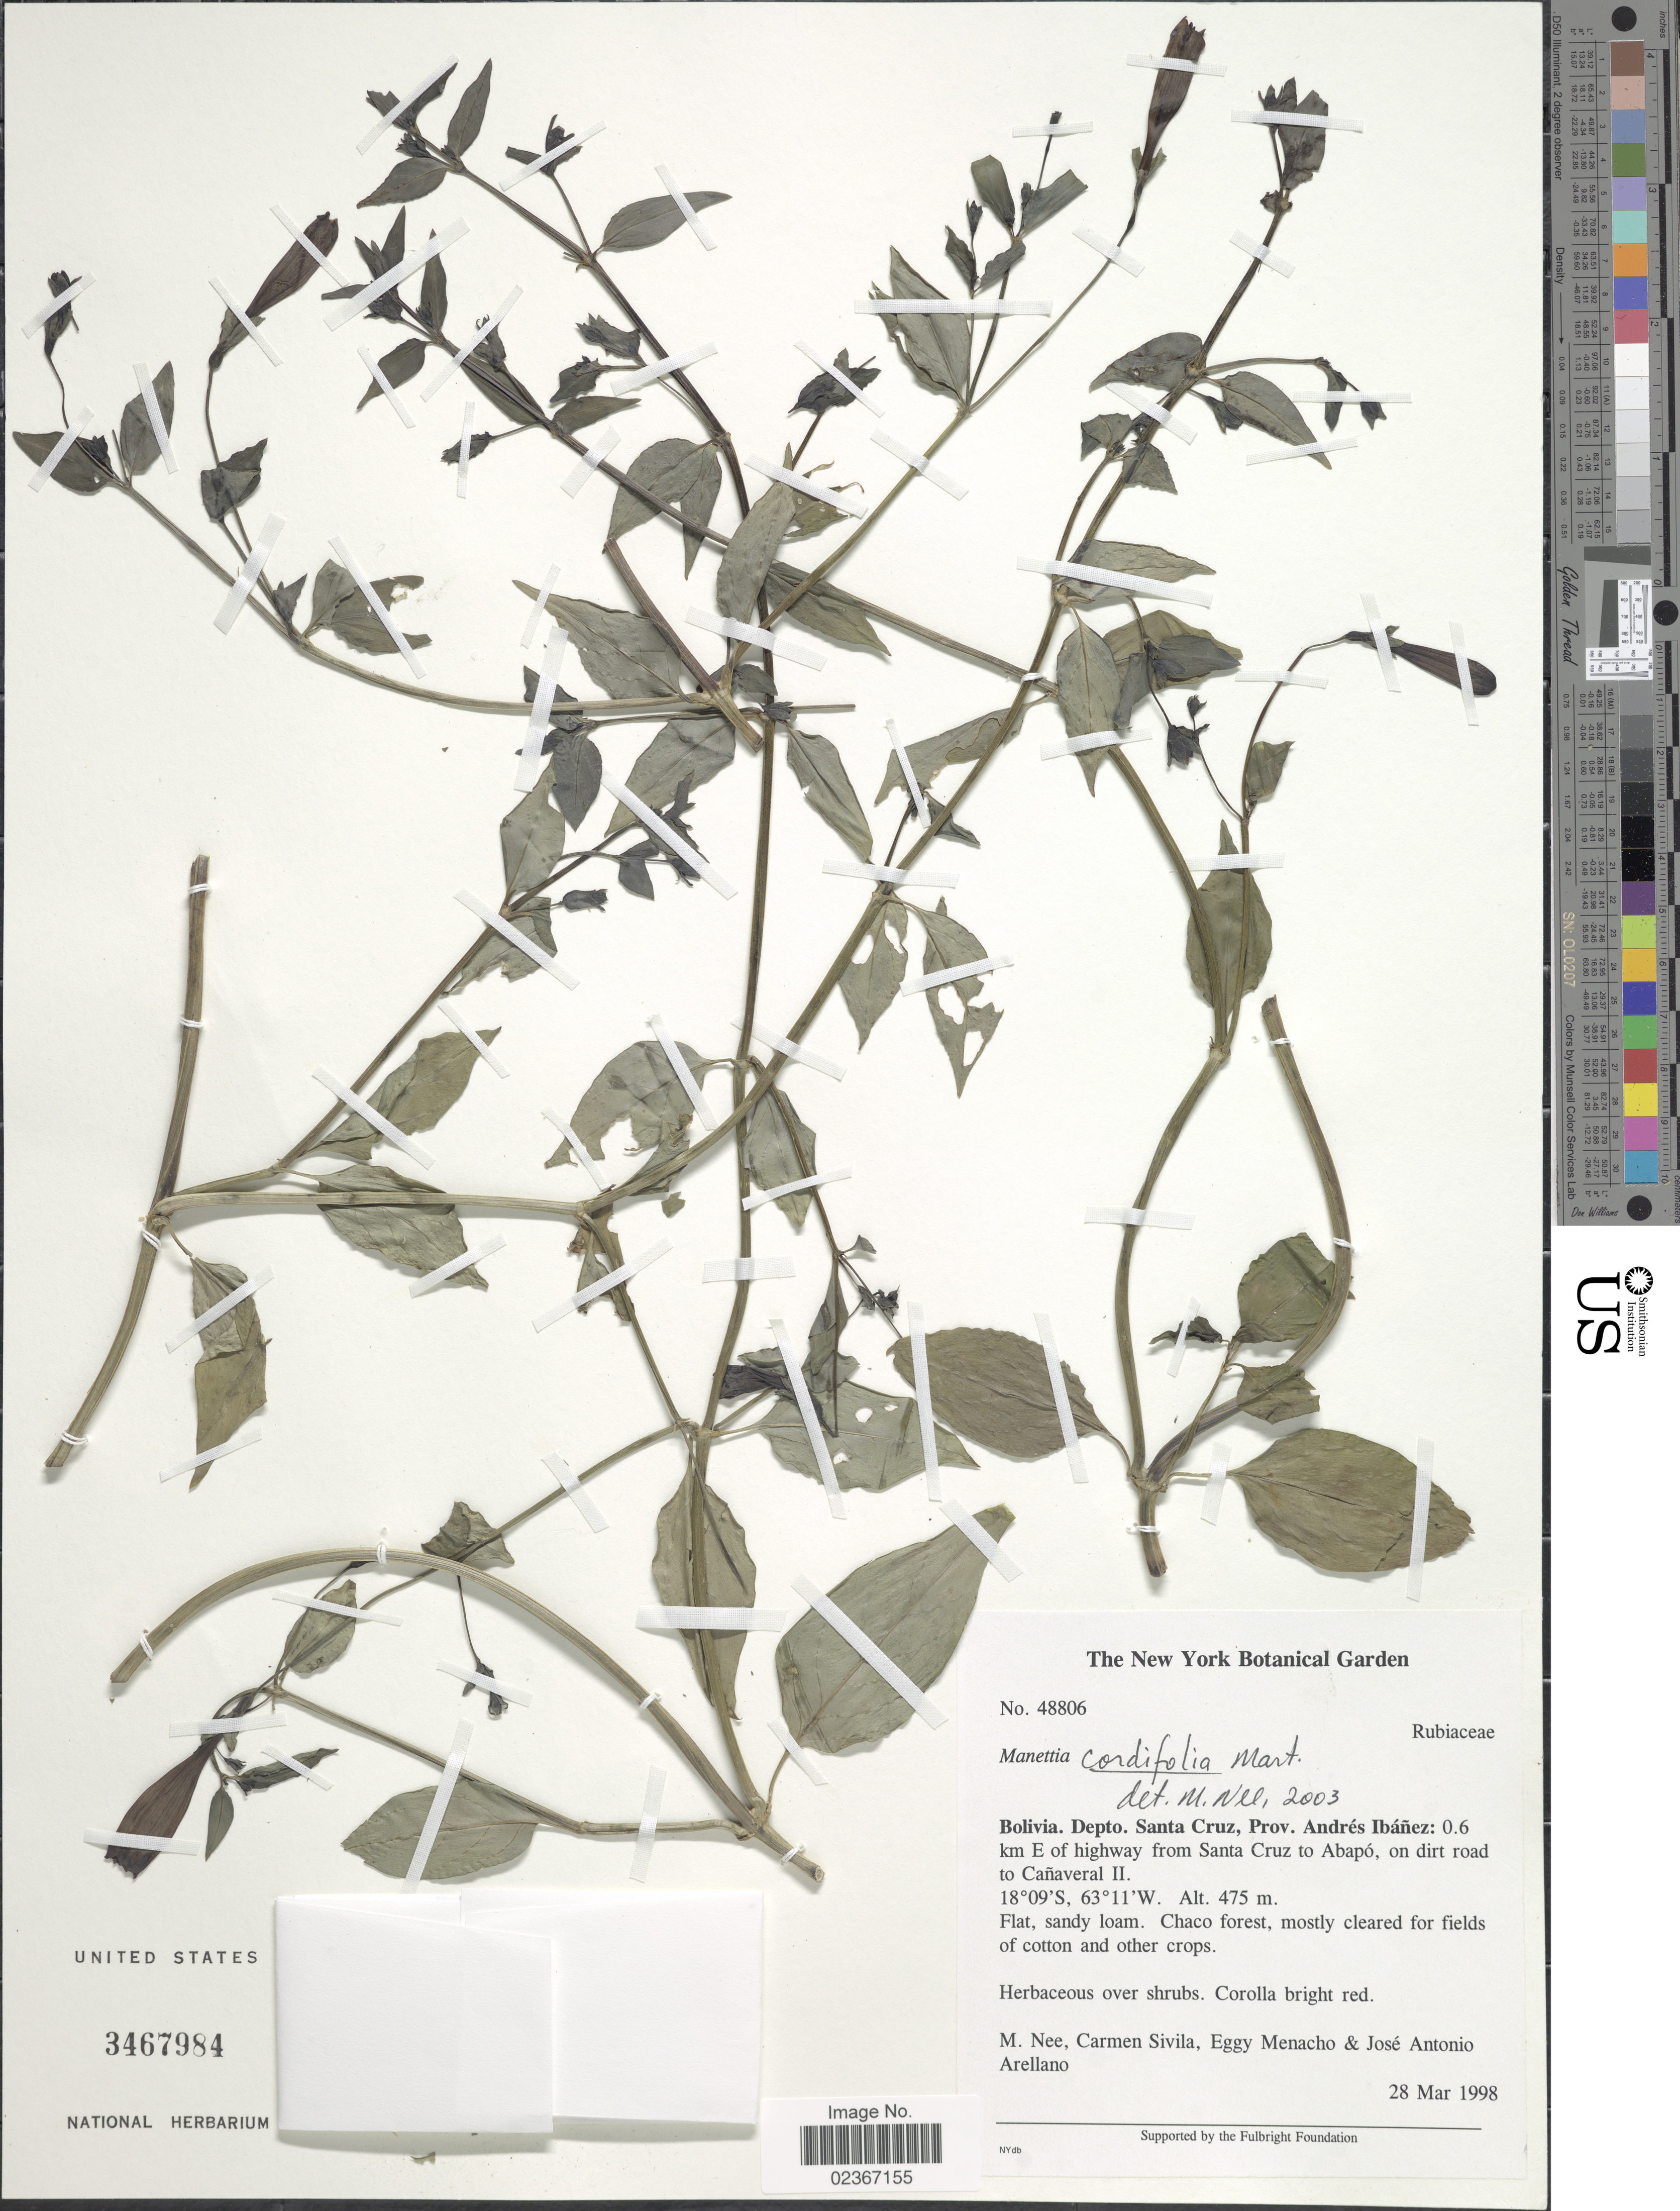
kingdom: Plantae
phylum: Tracheophyta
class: Magnoliopsida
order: Gentianales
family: Rubiaceae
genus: Manettia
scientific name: Manettia cordifolia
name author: Mart.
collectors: M. Nee, C. Sivila, E. Menacho & J. Arellano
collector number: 48806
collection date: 1998-03-28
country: Bolivia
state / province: Santa Cruz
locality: Depto. Santa Cruz, Prov. Andres Ibanez: 0.6 km E of highway from Santa Cruz to Abapo, on dirt road to Canaveral II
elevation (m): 475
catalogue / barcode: US 3467984